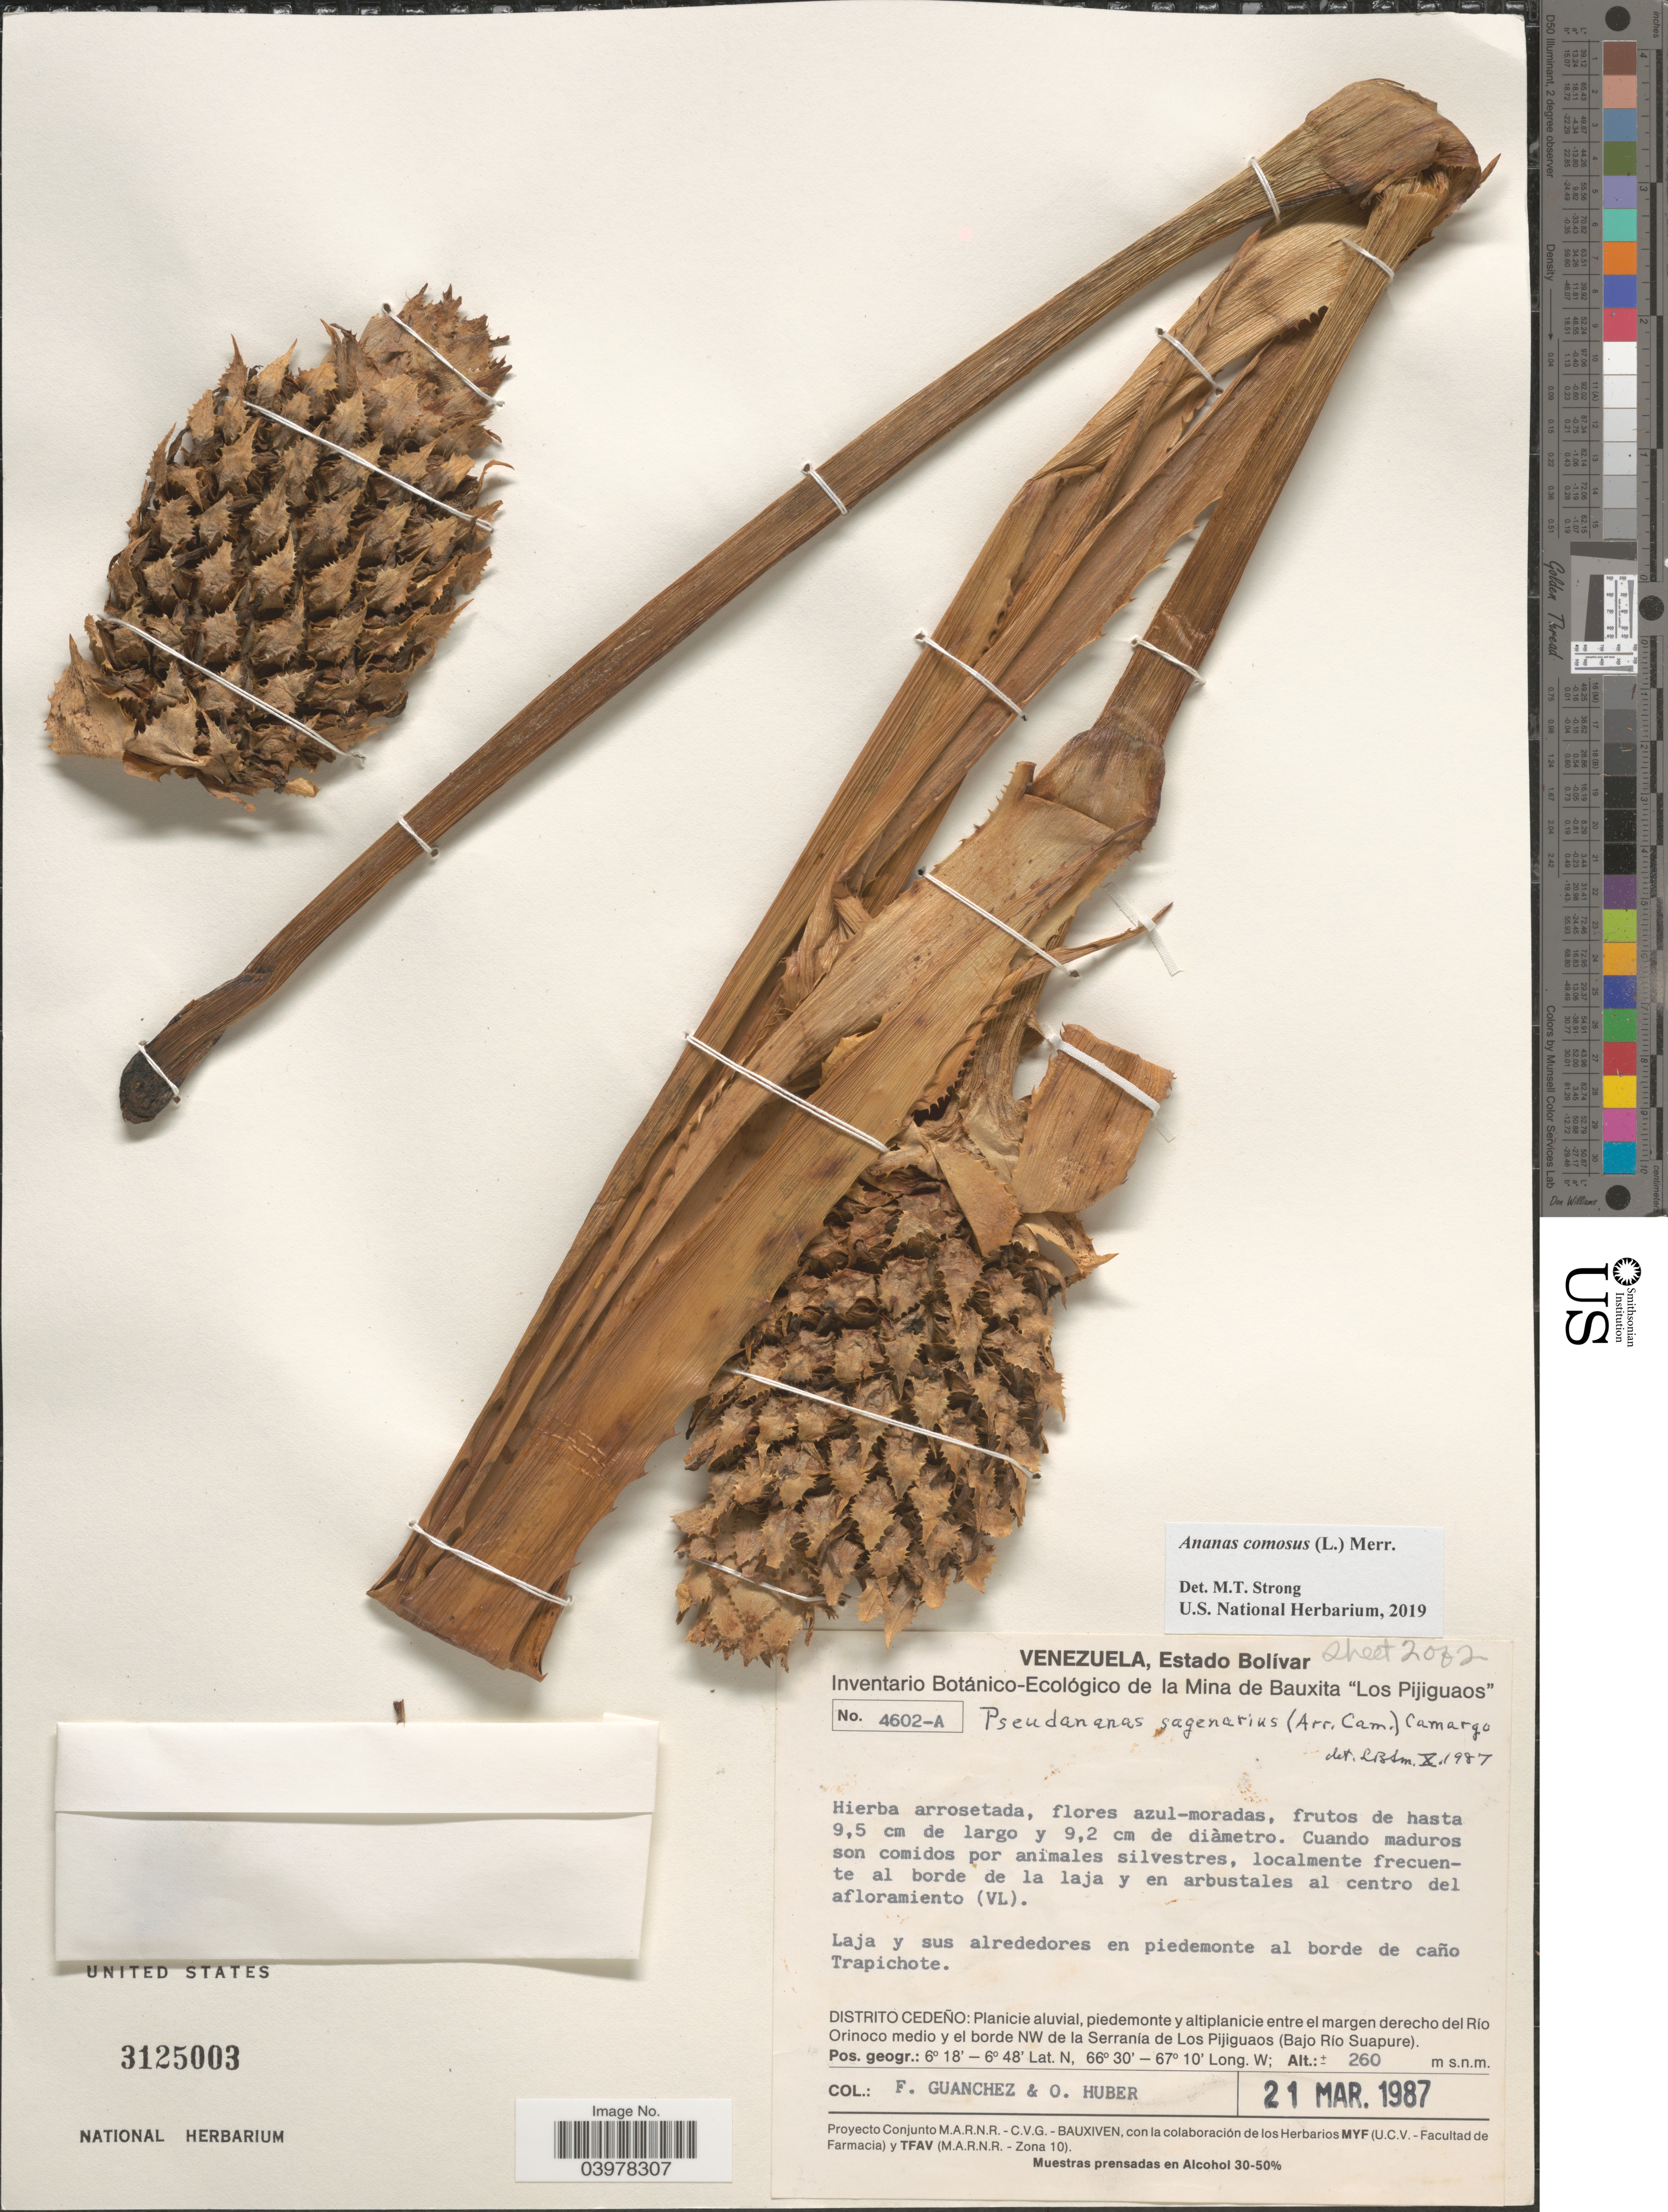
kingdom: Plantae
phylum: Tracheophyta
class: Liliopsida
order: Poales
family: Bromeliaceae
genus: Ananas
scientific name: Ananas comosus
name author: (L.) Merr.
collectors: F. Guánchez & O. Huber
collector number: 4602-A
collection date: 1987-03-21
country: Venezuela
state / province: Bolivar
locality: Laja y sus alrededores en piedemonte al borde de caño Trapichote. Distrito Cedeño: Planicie aluvial, piedemonte y altiplanicie entre el margen derecho del Río Orinoco medio y el borde NW de la Serranía de Los Pijiguaos (Bajo Río Suapure).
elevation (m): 260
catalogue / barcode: US 3125003